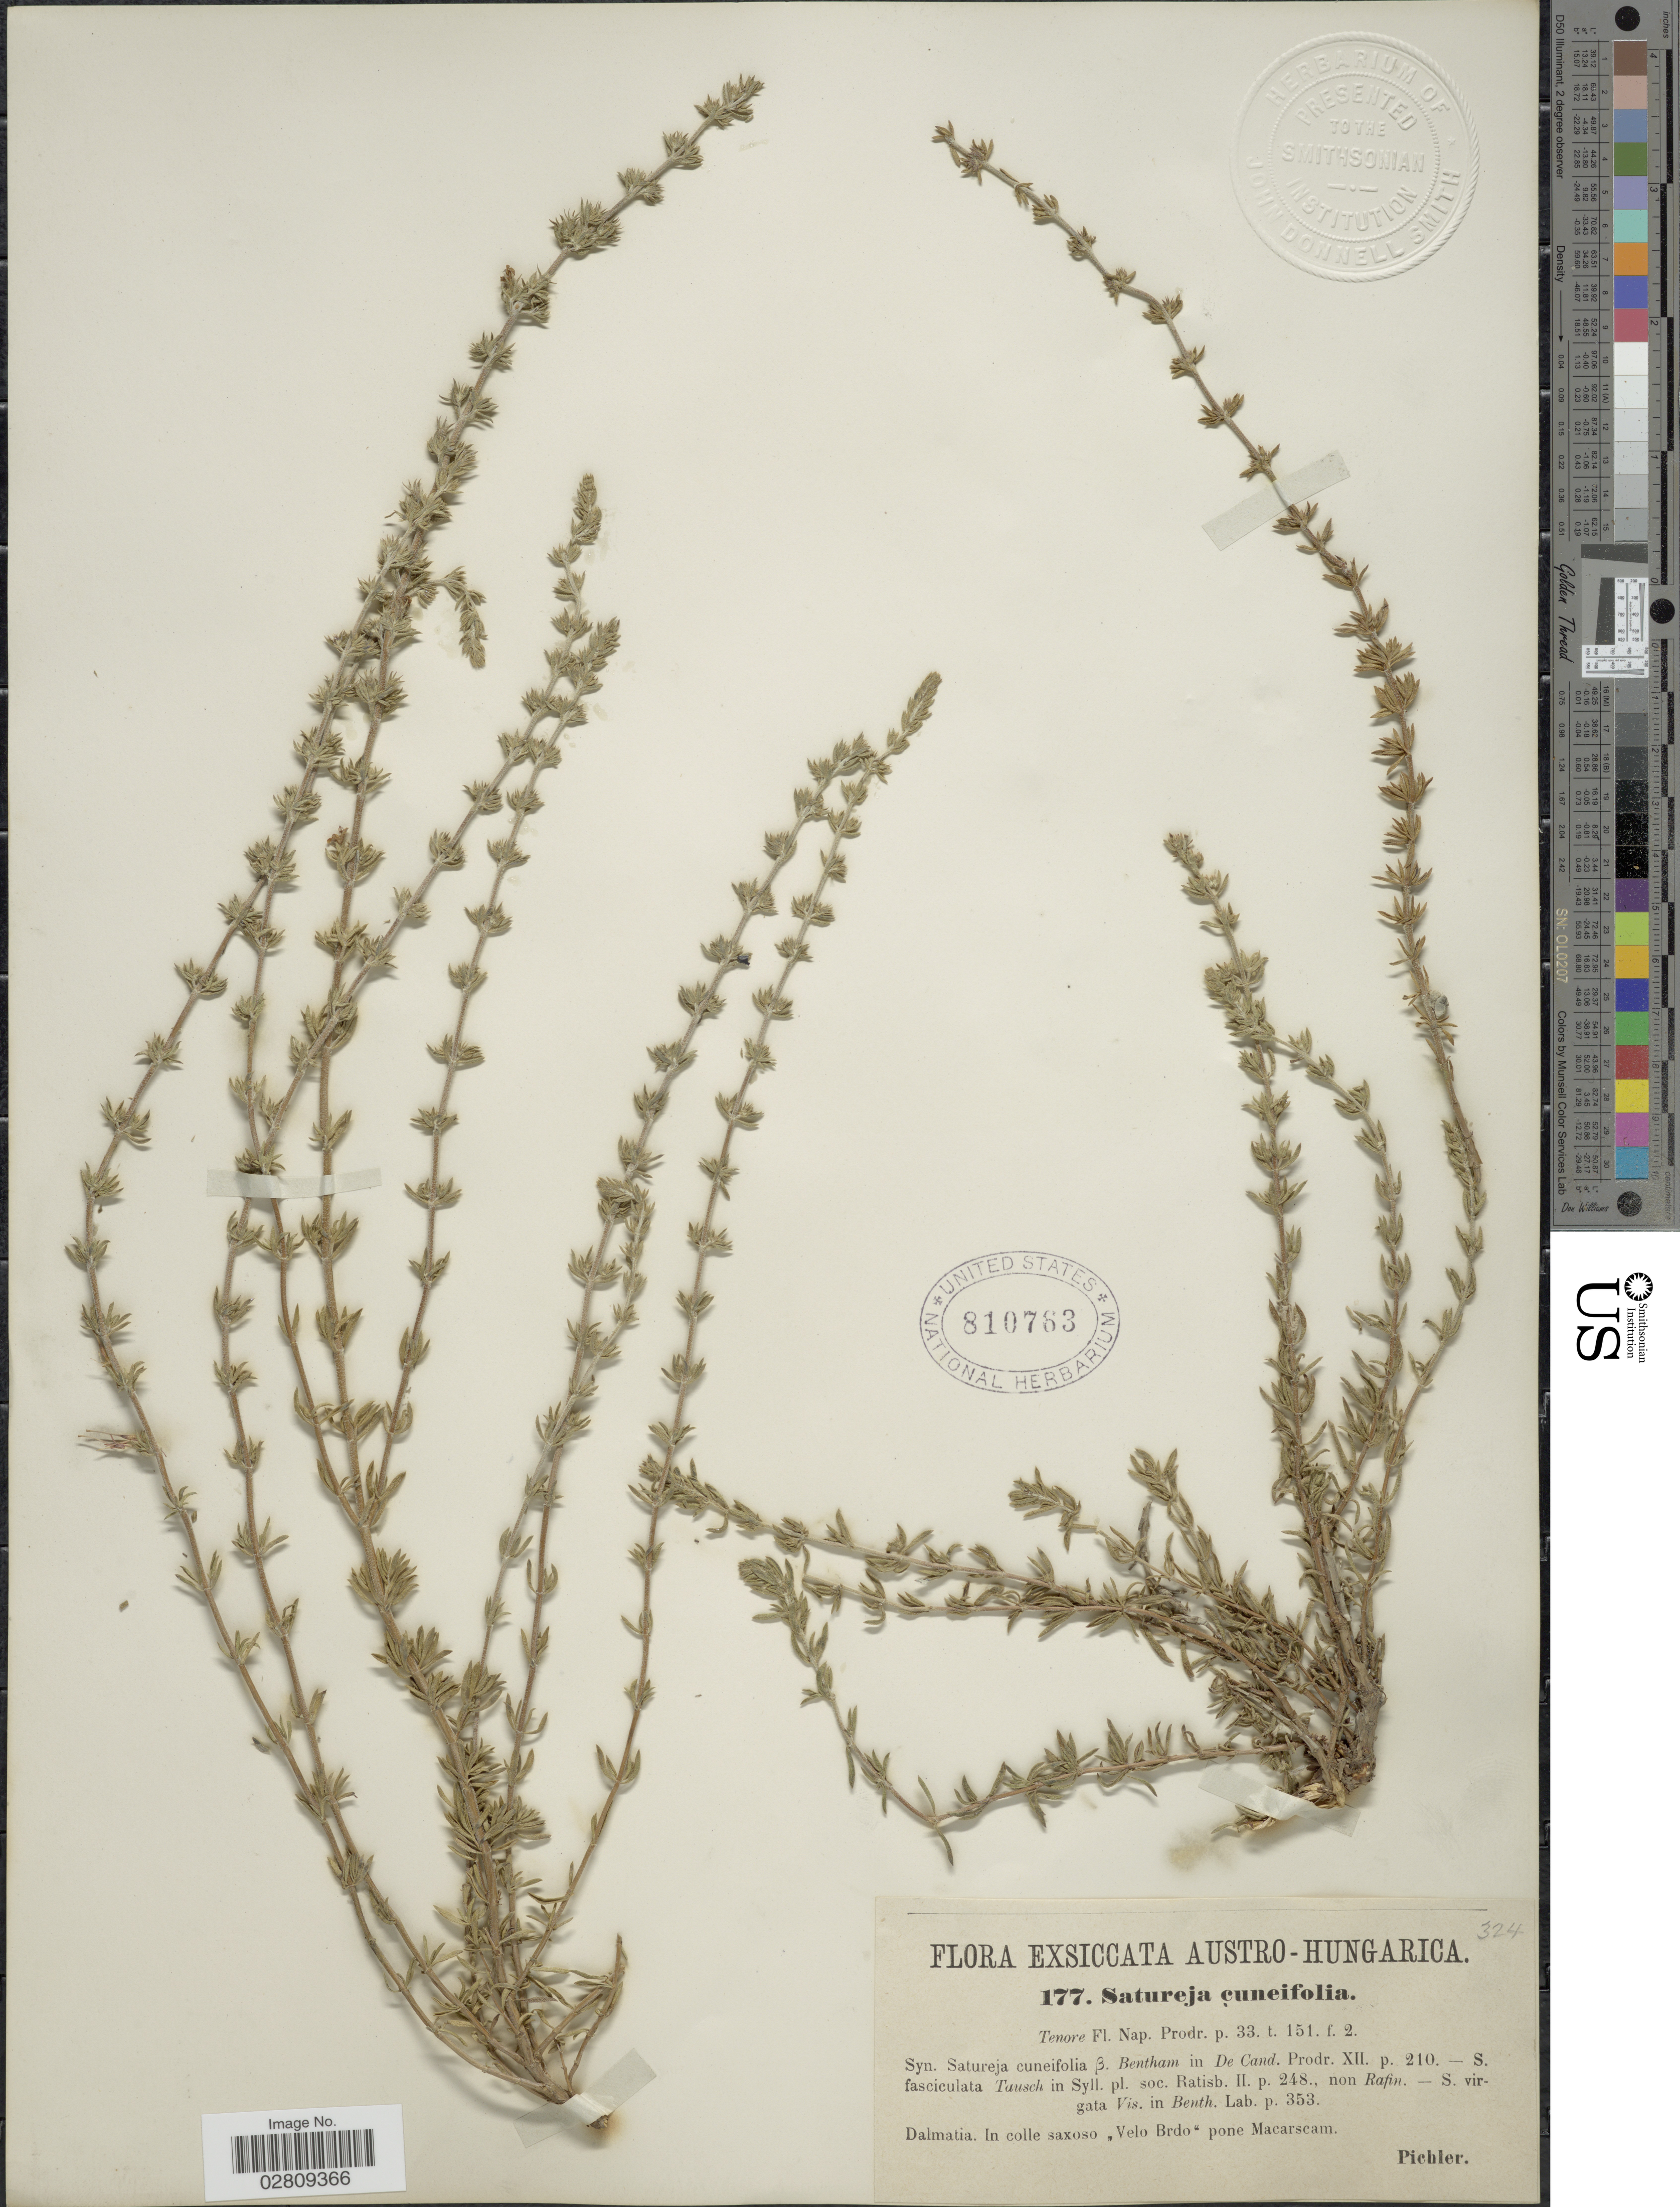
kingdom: Plantae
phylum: Tracheophyta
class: Magnoliopsida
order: Lamiales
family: Lamiaceae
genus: Satureja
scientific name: Satureja cuneifolia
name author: Ten.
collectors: Pichler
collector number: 177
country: Croatia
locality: Austro-Hungarica. Dalmatia. In colle saxoso "Velo Brdo" pone Macarscam.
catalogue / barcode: US 810763